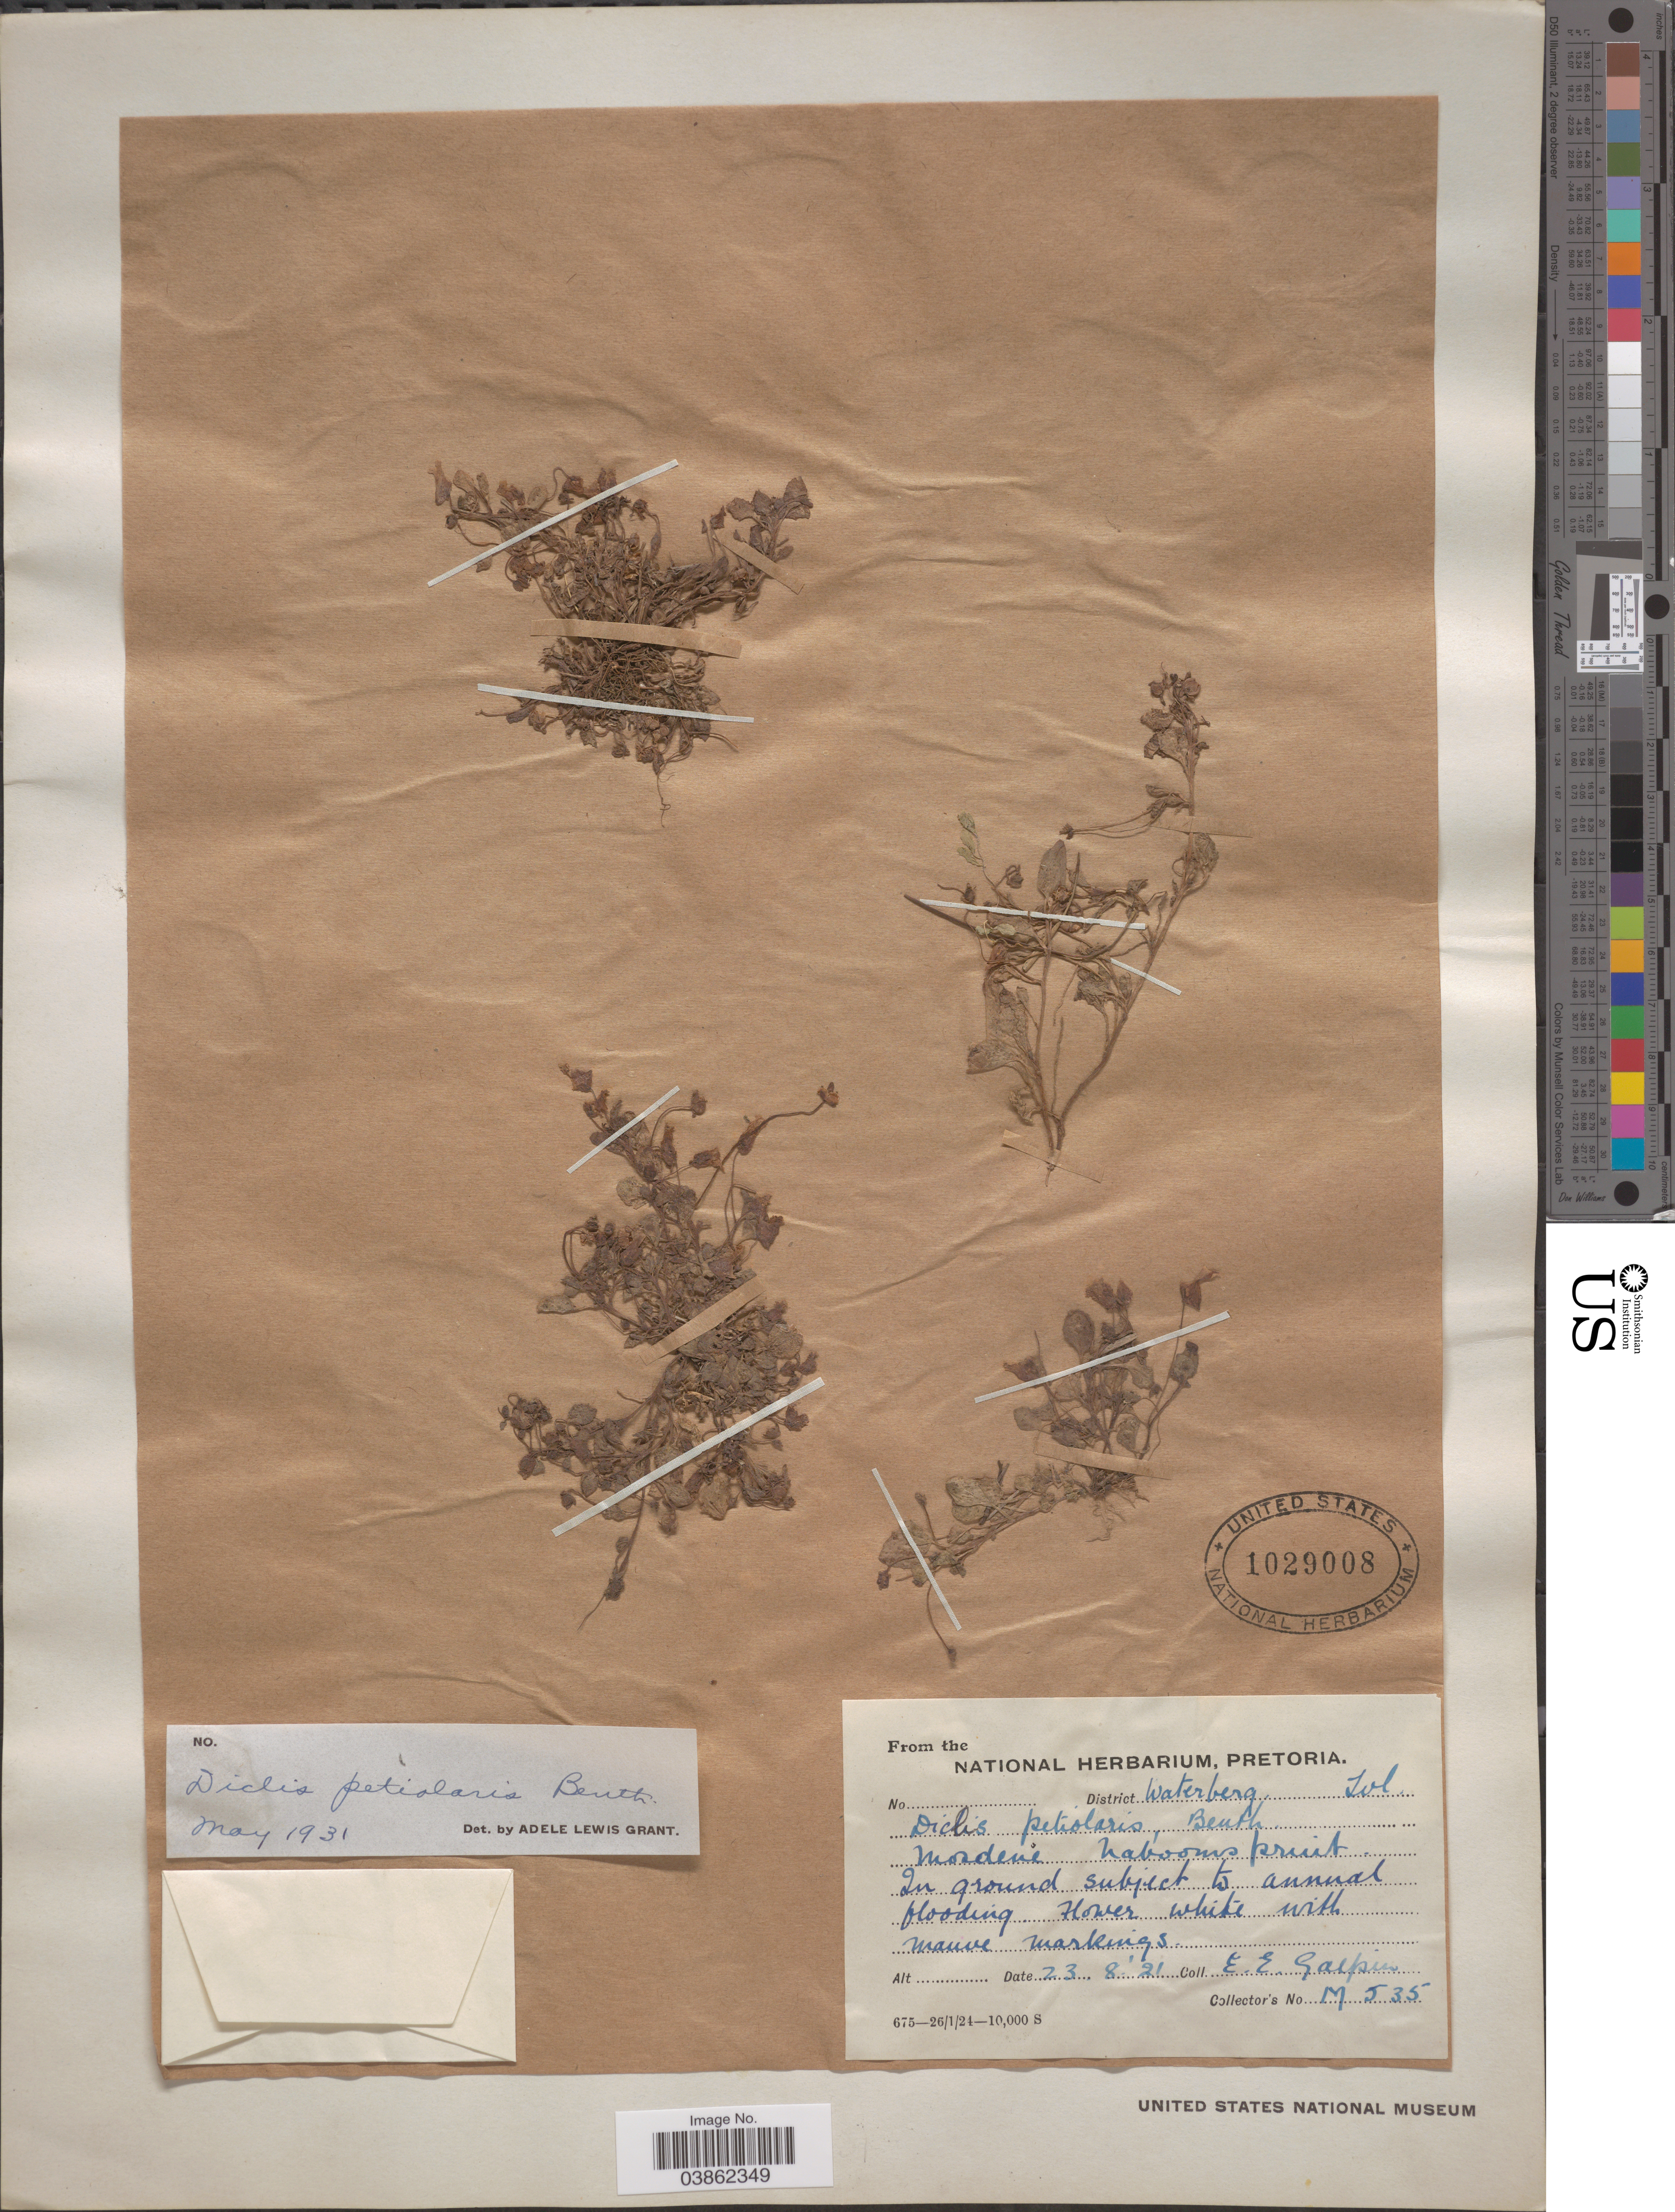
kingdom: Plantae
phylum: Tracheophyta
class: Magnoliopsida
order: Lamiales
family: Scrophulariaceae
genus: Diclis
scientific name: Diclis petiolaris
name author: Benth.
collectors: E. Galpin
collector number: M 535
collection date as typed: Transcribed d/m/y: 23/8/21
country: South Africa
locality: District Waterberg Tvl.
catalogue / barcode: US 1029008